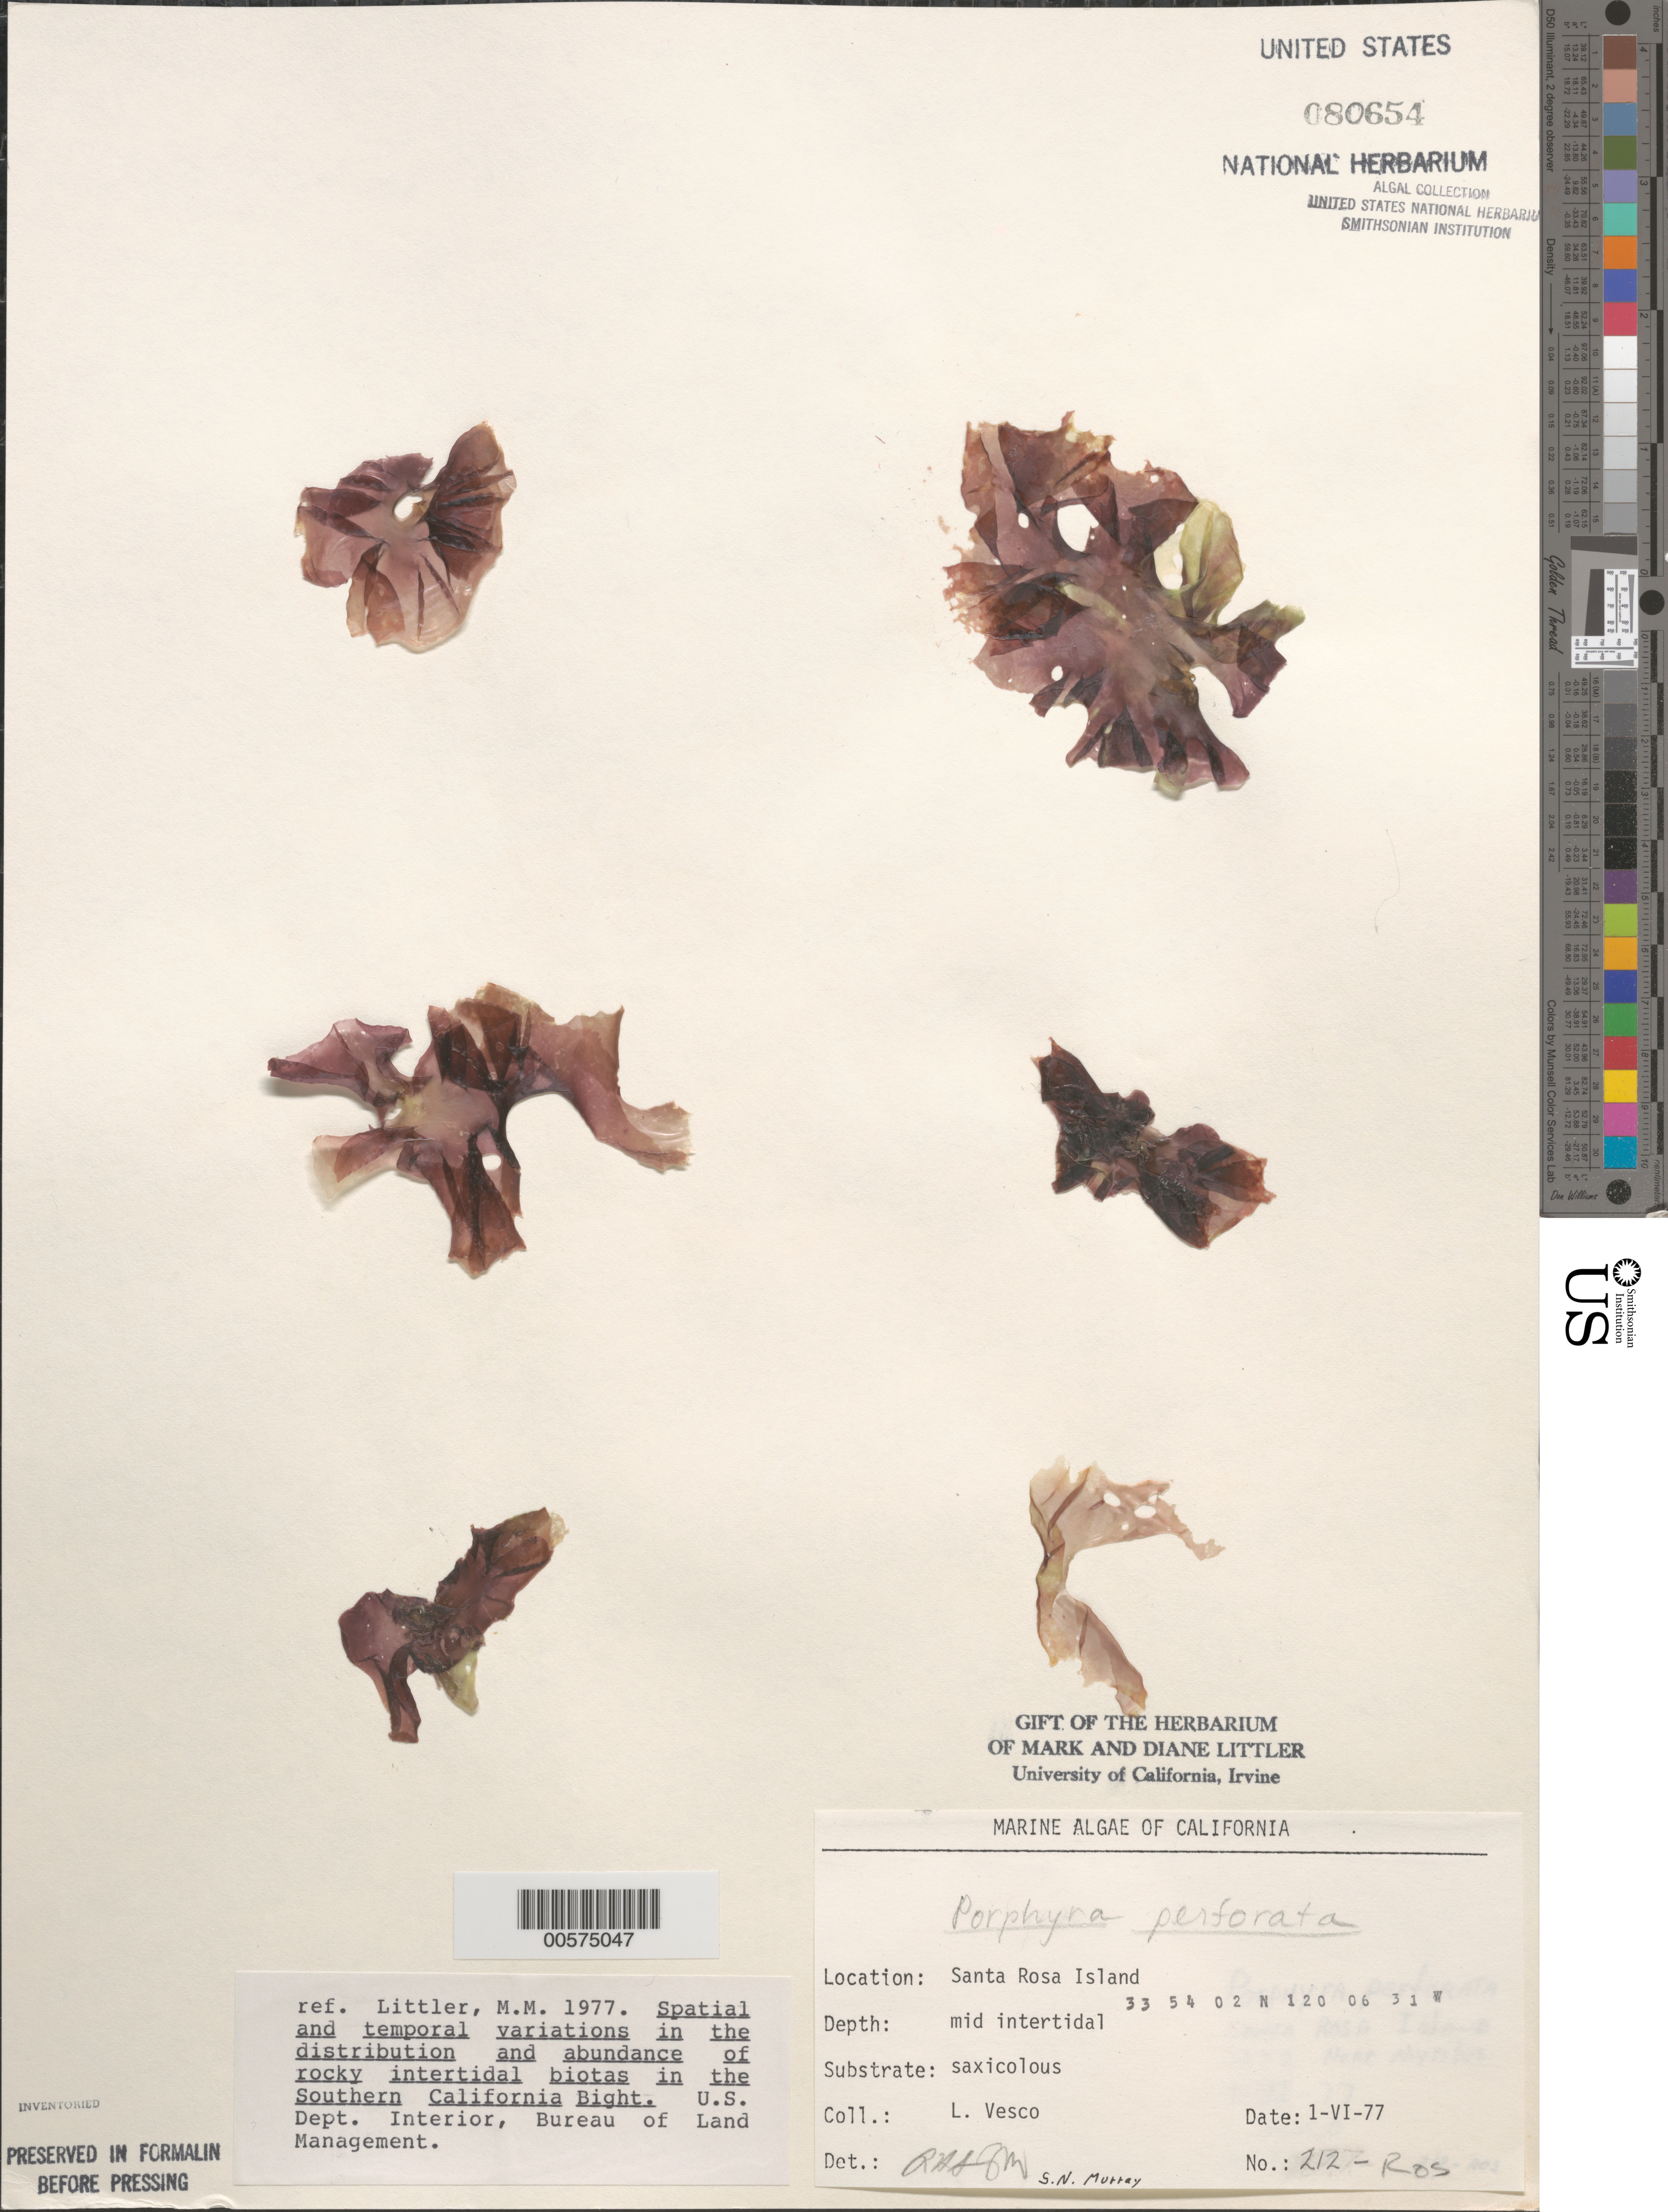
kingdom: Plantae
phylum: Rhodophyta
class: Bangiophyceae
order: Bangiales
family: Bangiaceae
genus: Pyropia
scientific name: Pyropia perforata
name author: (J. Agardh) S.C. Lindstrom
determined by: Algae name updating Project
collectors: L. Vesco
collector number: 212-ros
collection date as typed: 01 Jun 1977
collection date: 1977-06-01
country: United States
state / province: California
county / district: Santa Barbara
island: Santa Rosa Island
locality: Johnson's Lee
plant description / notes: BLM-SOCALBIGHT Rocky Intertidal Survey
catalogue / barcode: US 80654